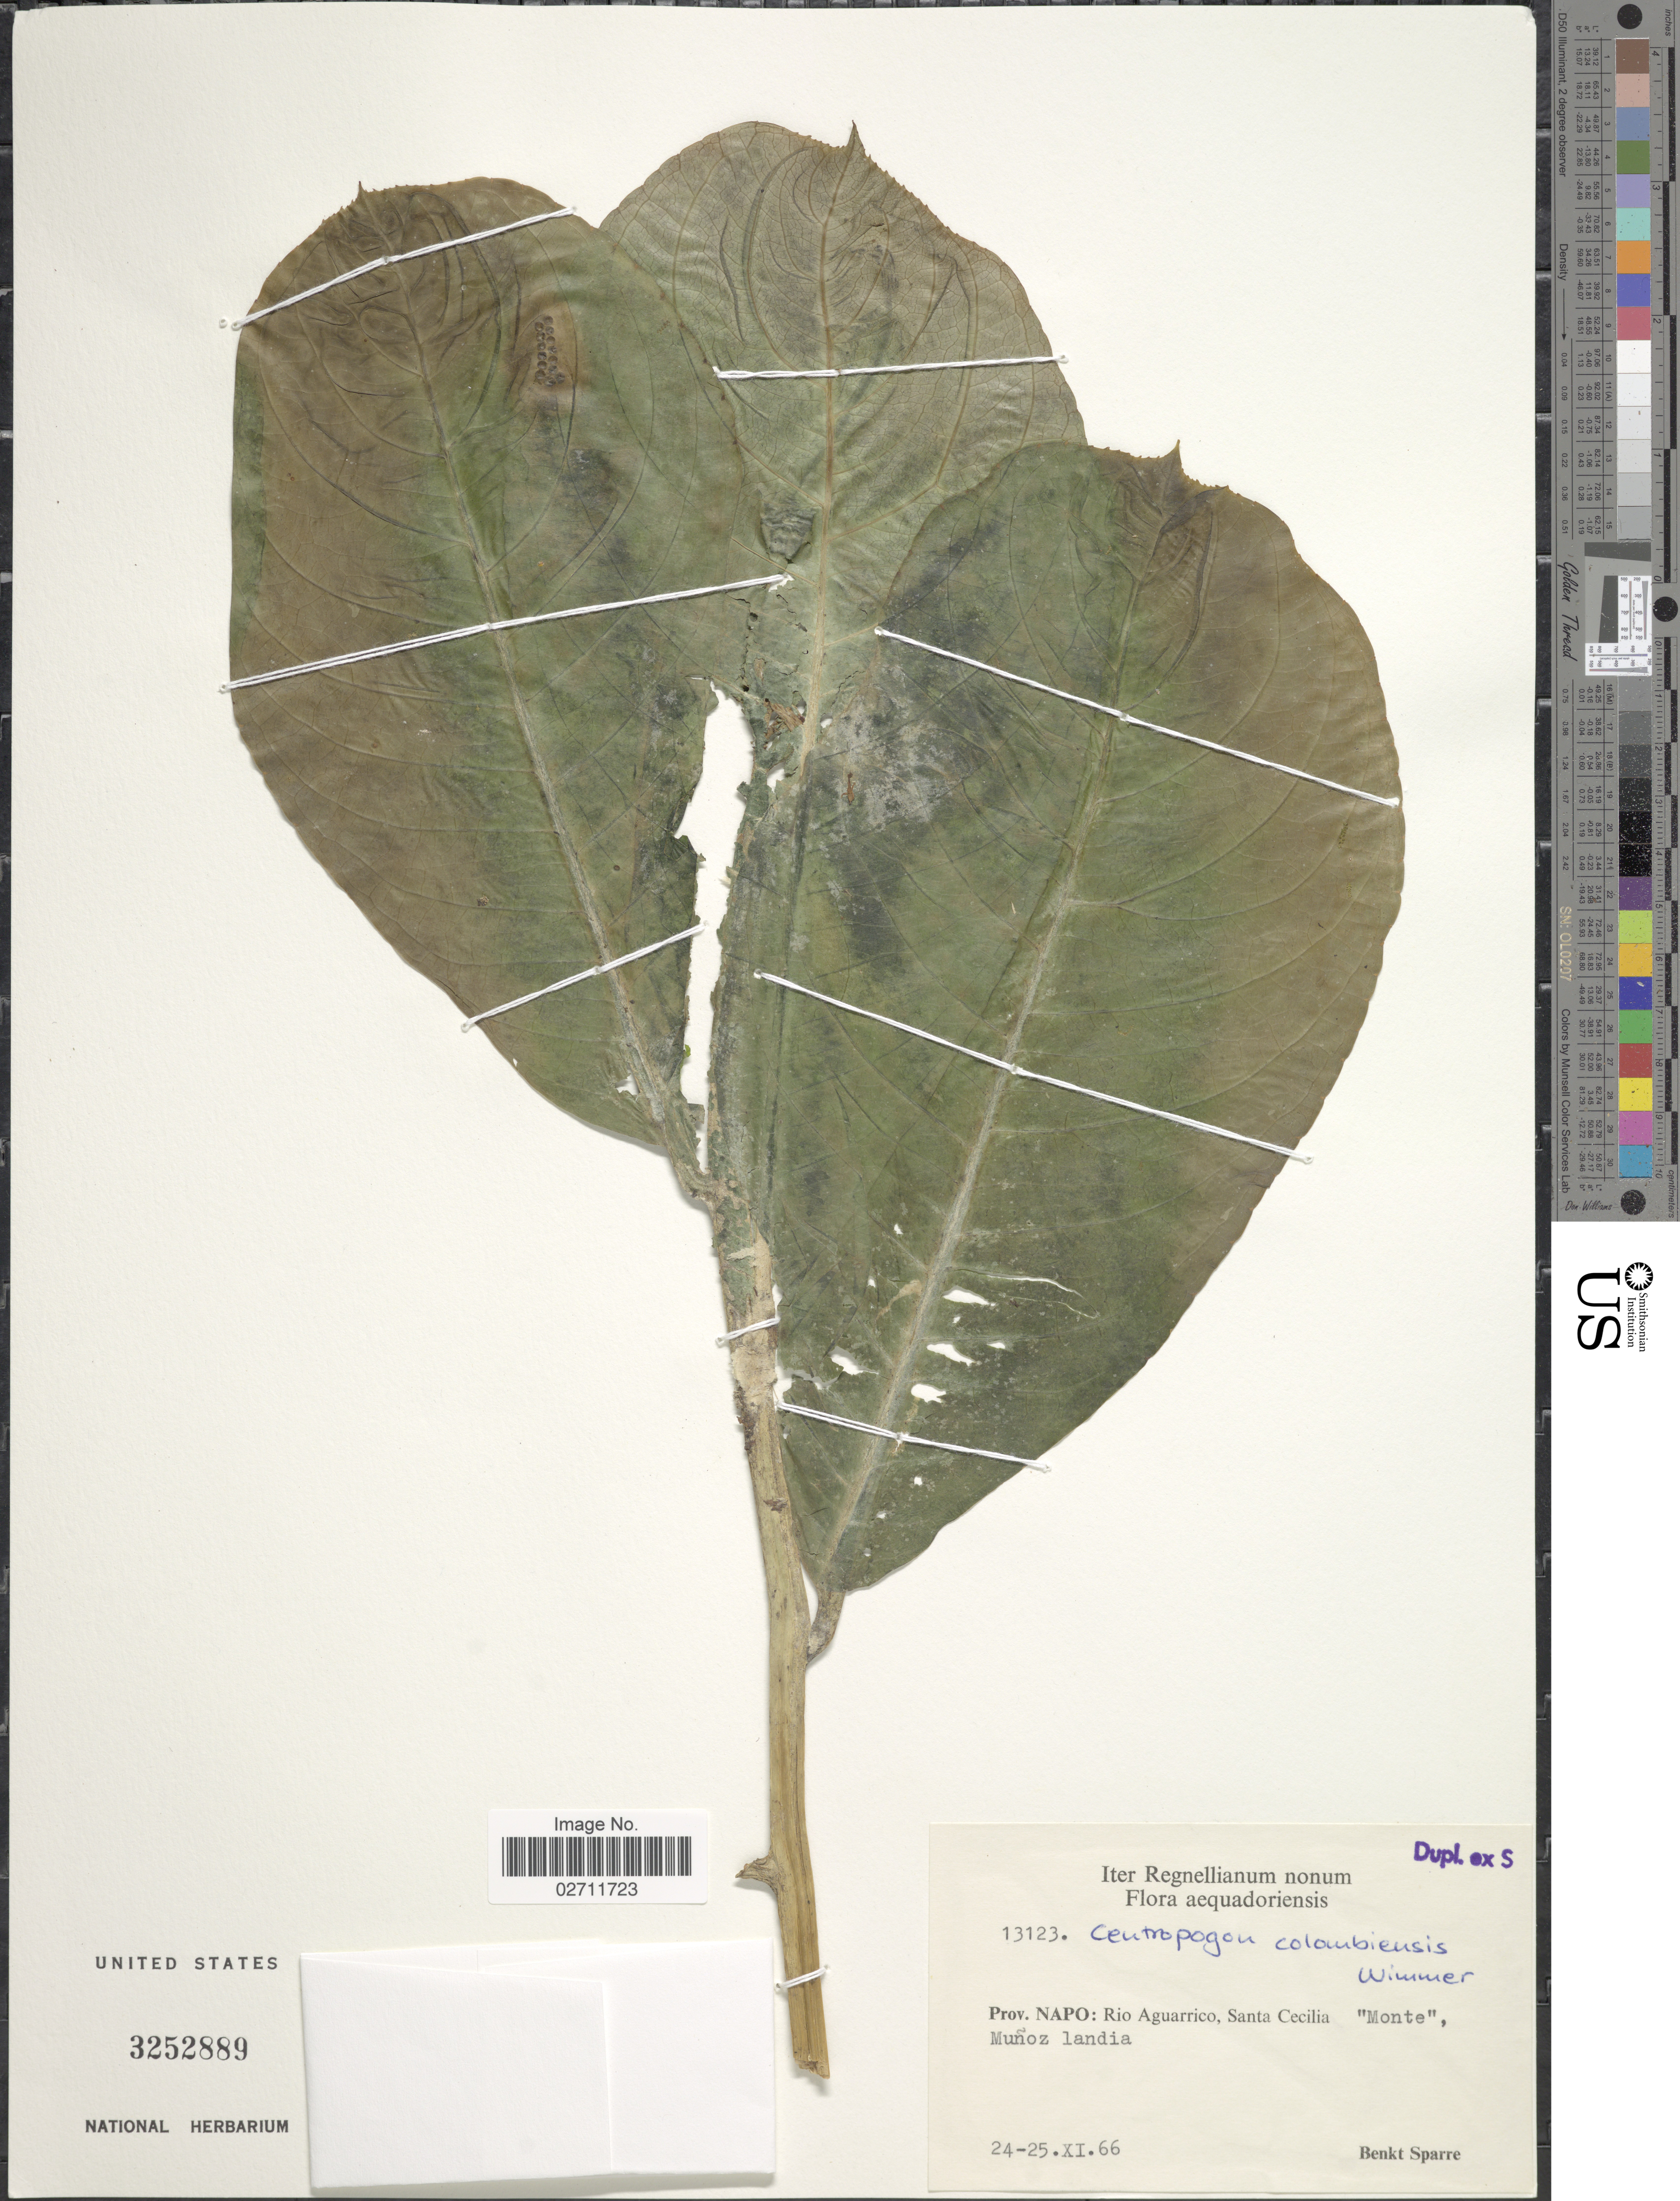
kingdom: Plantae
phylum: Tracheophyta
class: Magnoliopsida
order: Asterales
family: Campanulaceae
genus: Centropogon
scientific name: Centropogon colombiensis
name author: E. Wimm.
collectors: B. Sparre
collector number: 13123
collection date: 1966-11-24/1966-11-25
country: Ecuador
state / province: Napo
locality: Aequadoriensis. Rio Aguarrico, Santa Cecilia "Monte", Munoz landia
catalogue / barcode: US 3252889